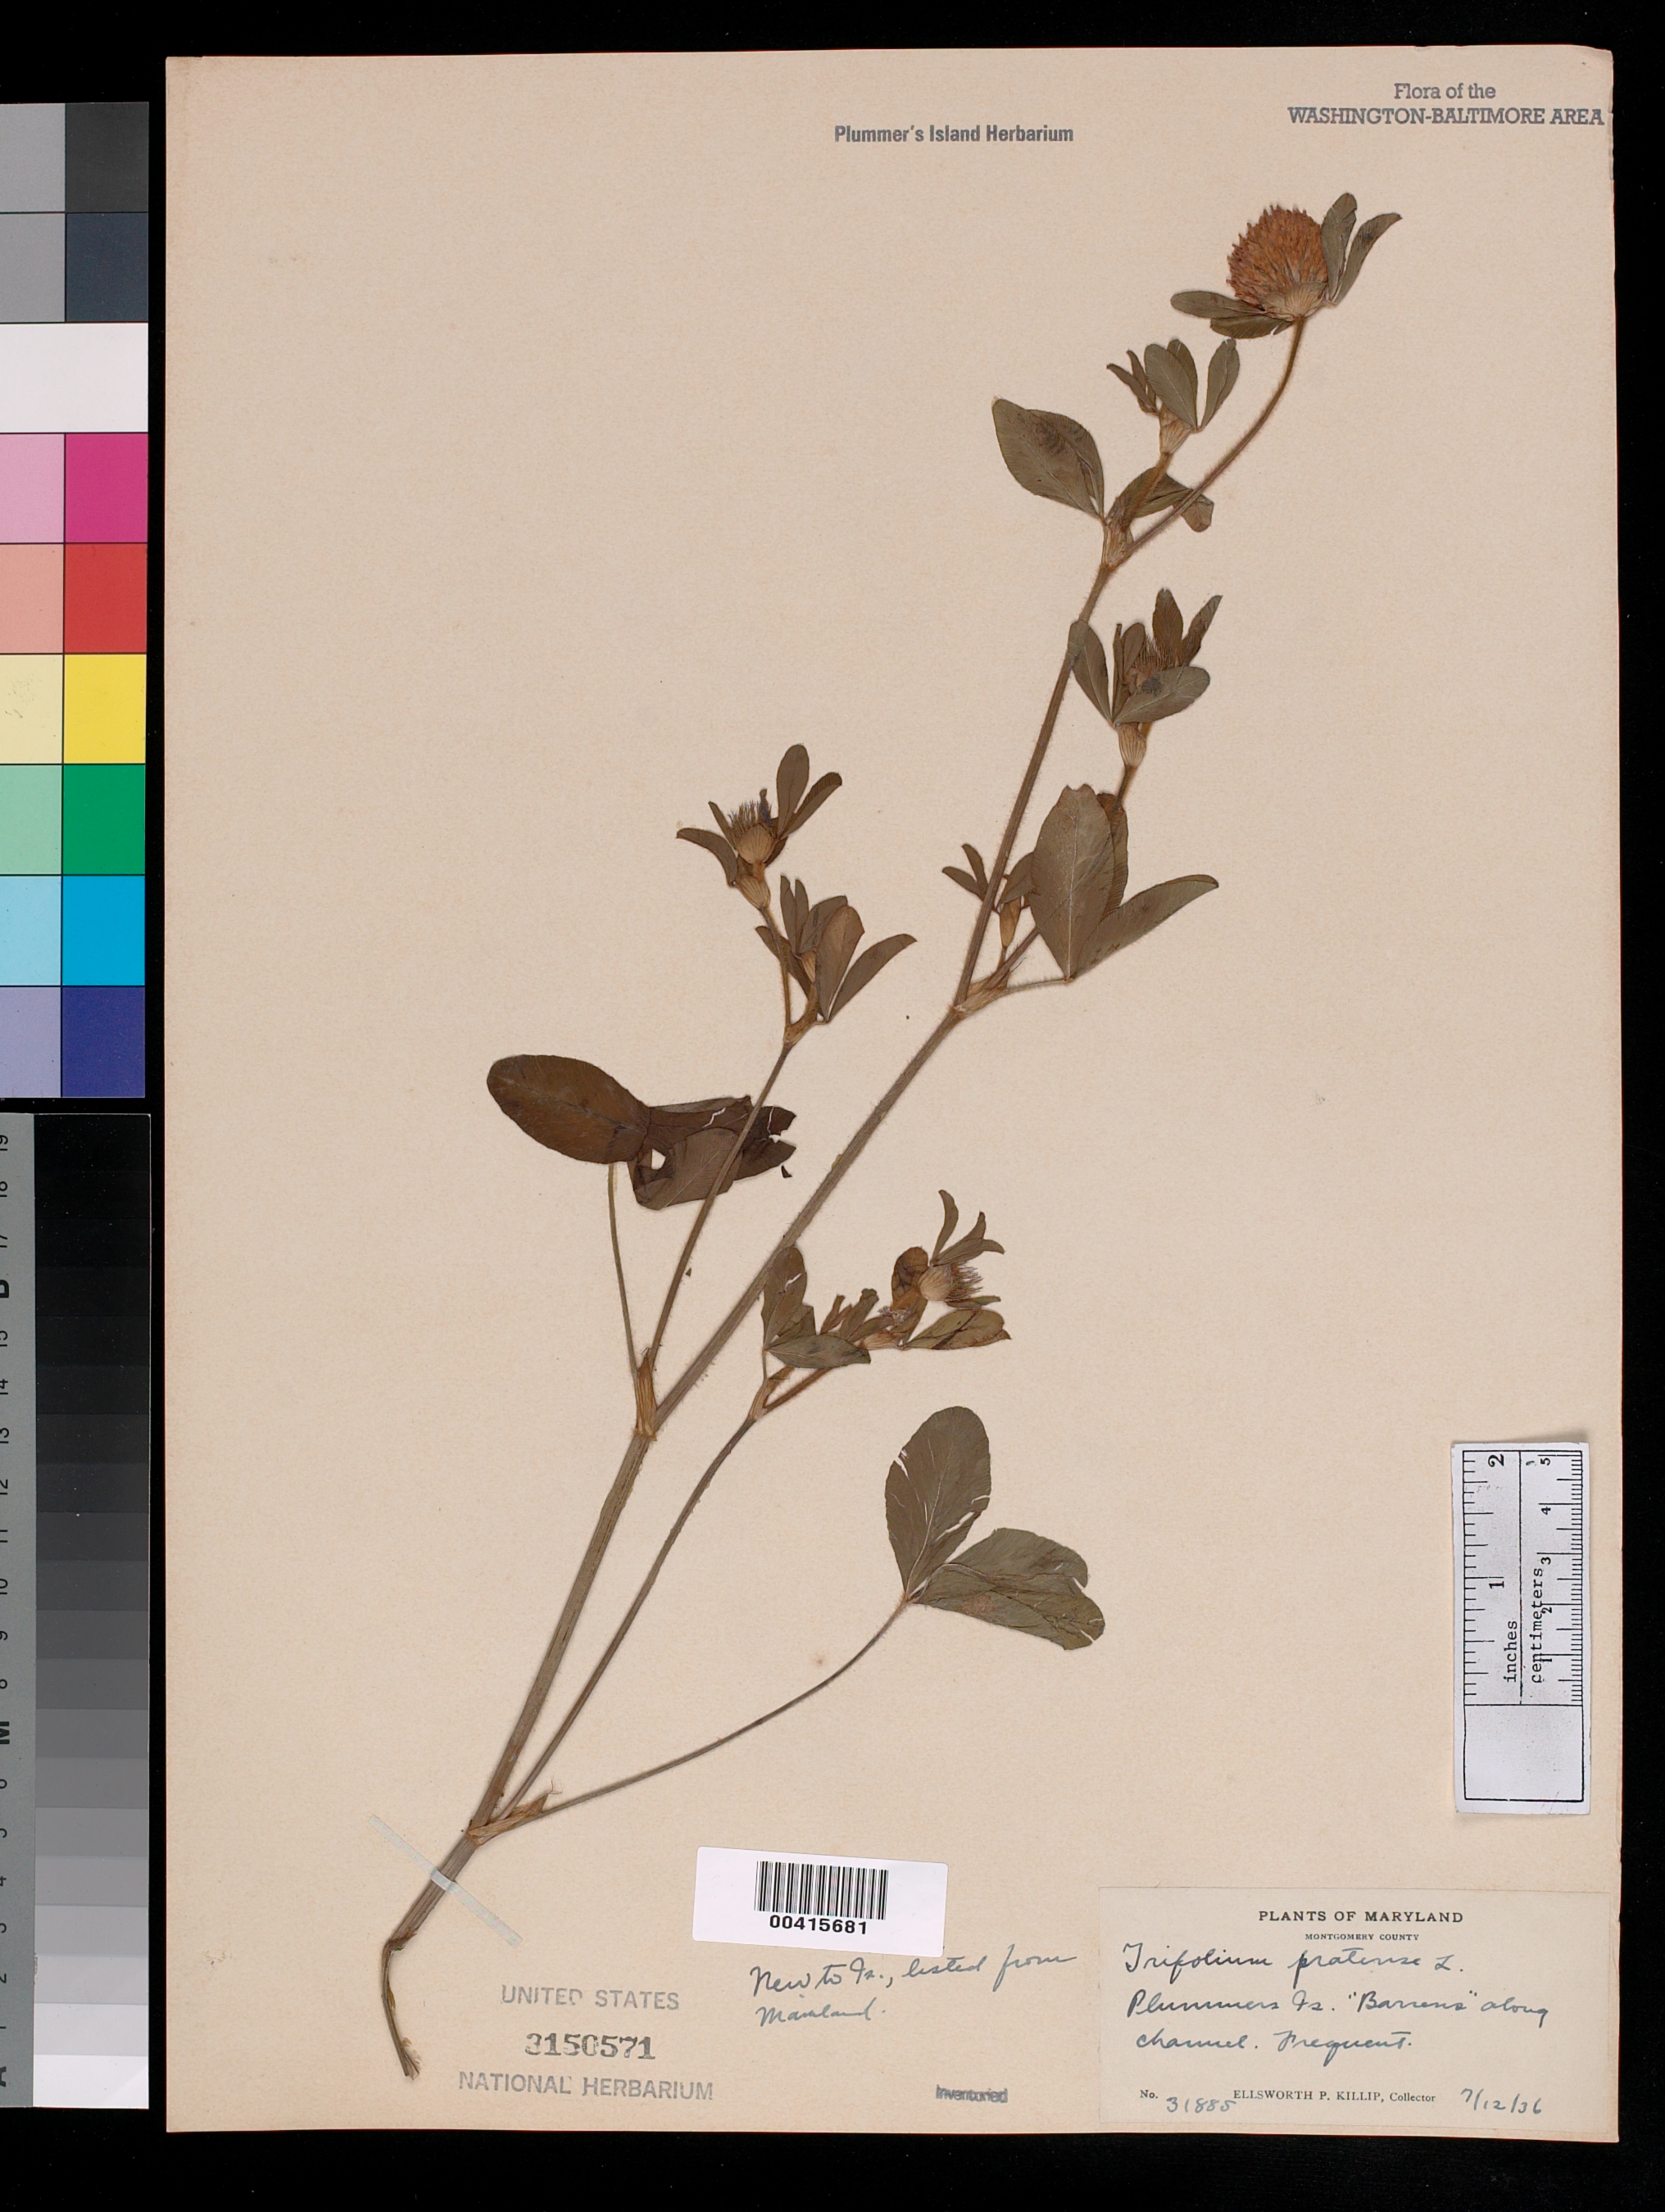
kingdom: Plantae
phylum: Tracheophyta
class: Magnoliopsida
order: Fabales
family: Fabaceae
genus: Trifolium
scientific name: Trifolium pratense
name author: L.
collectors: E. P. Killip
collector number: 31885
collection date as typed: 12 Jul 1936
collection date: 1936-07-12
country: United States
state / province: Maryland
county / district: Montgomery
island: Plummers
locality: Plummer's Island; "barrens" along Channel C. & O. Canal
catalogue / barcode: US 3150571